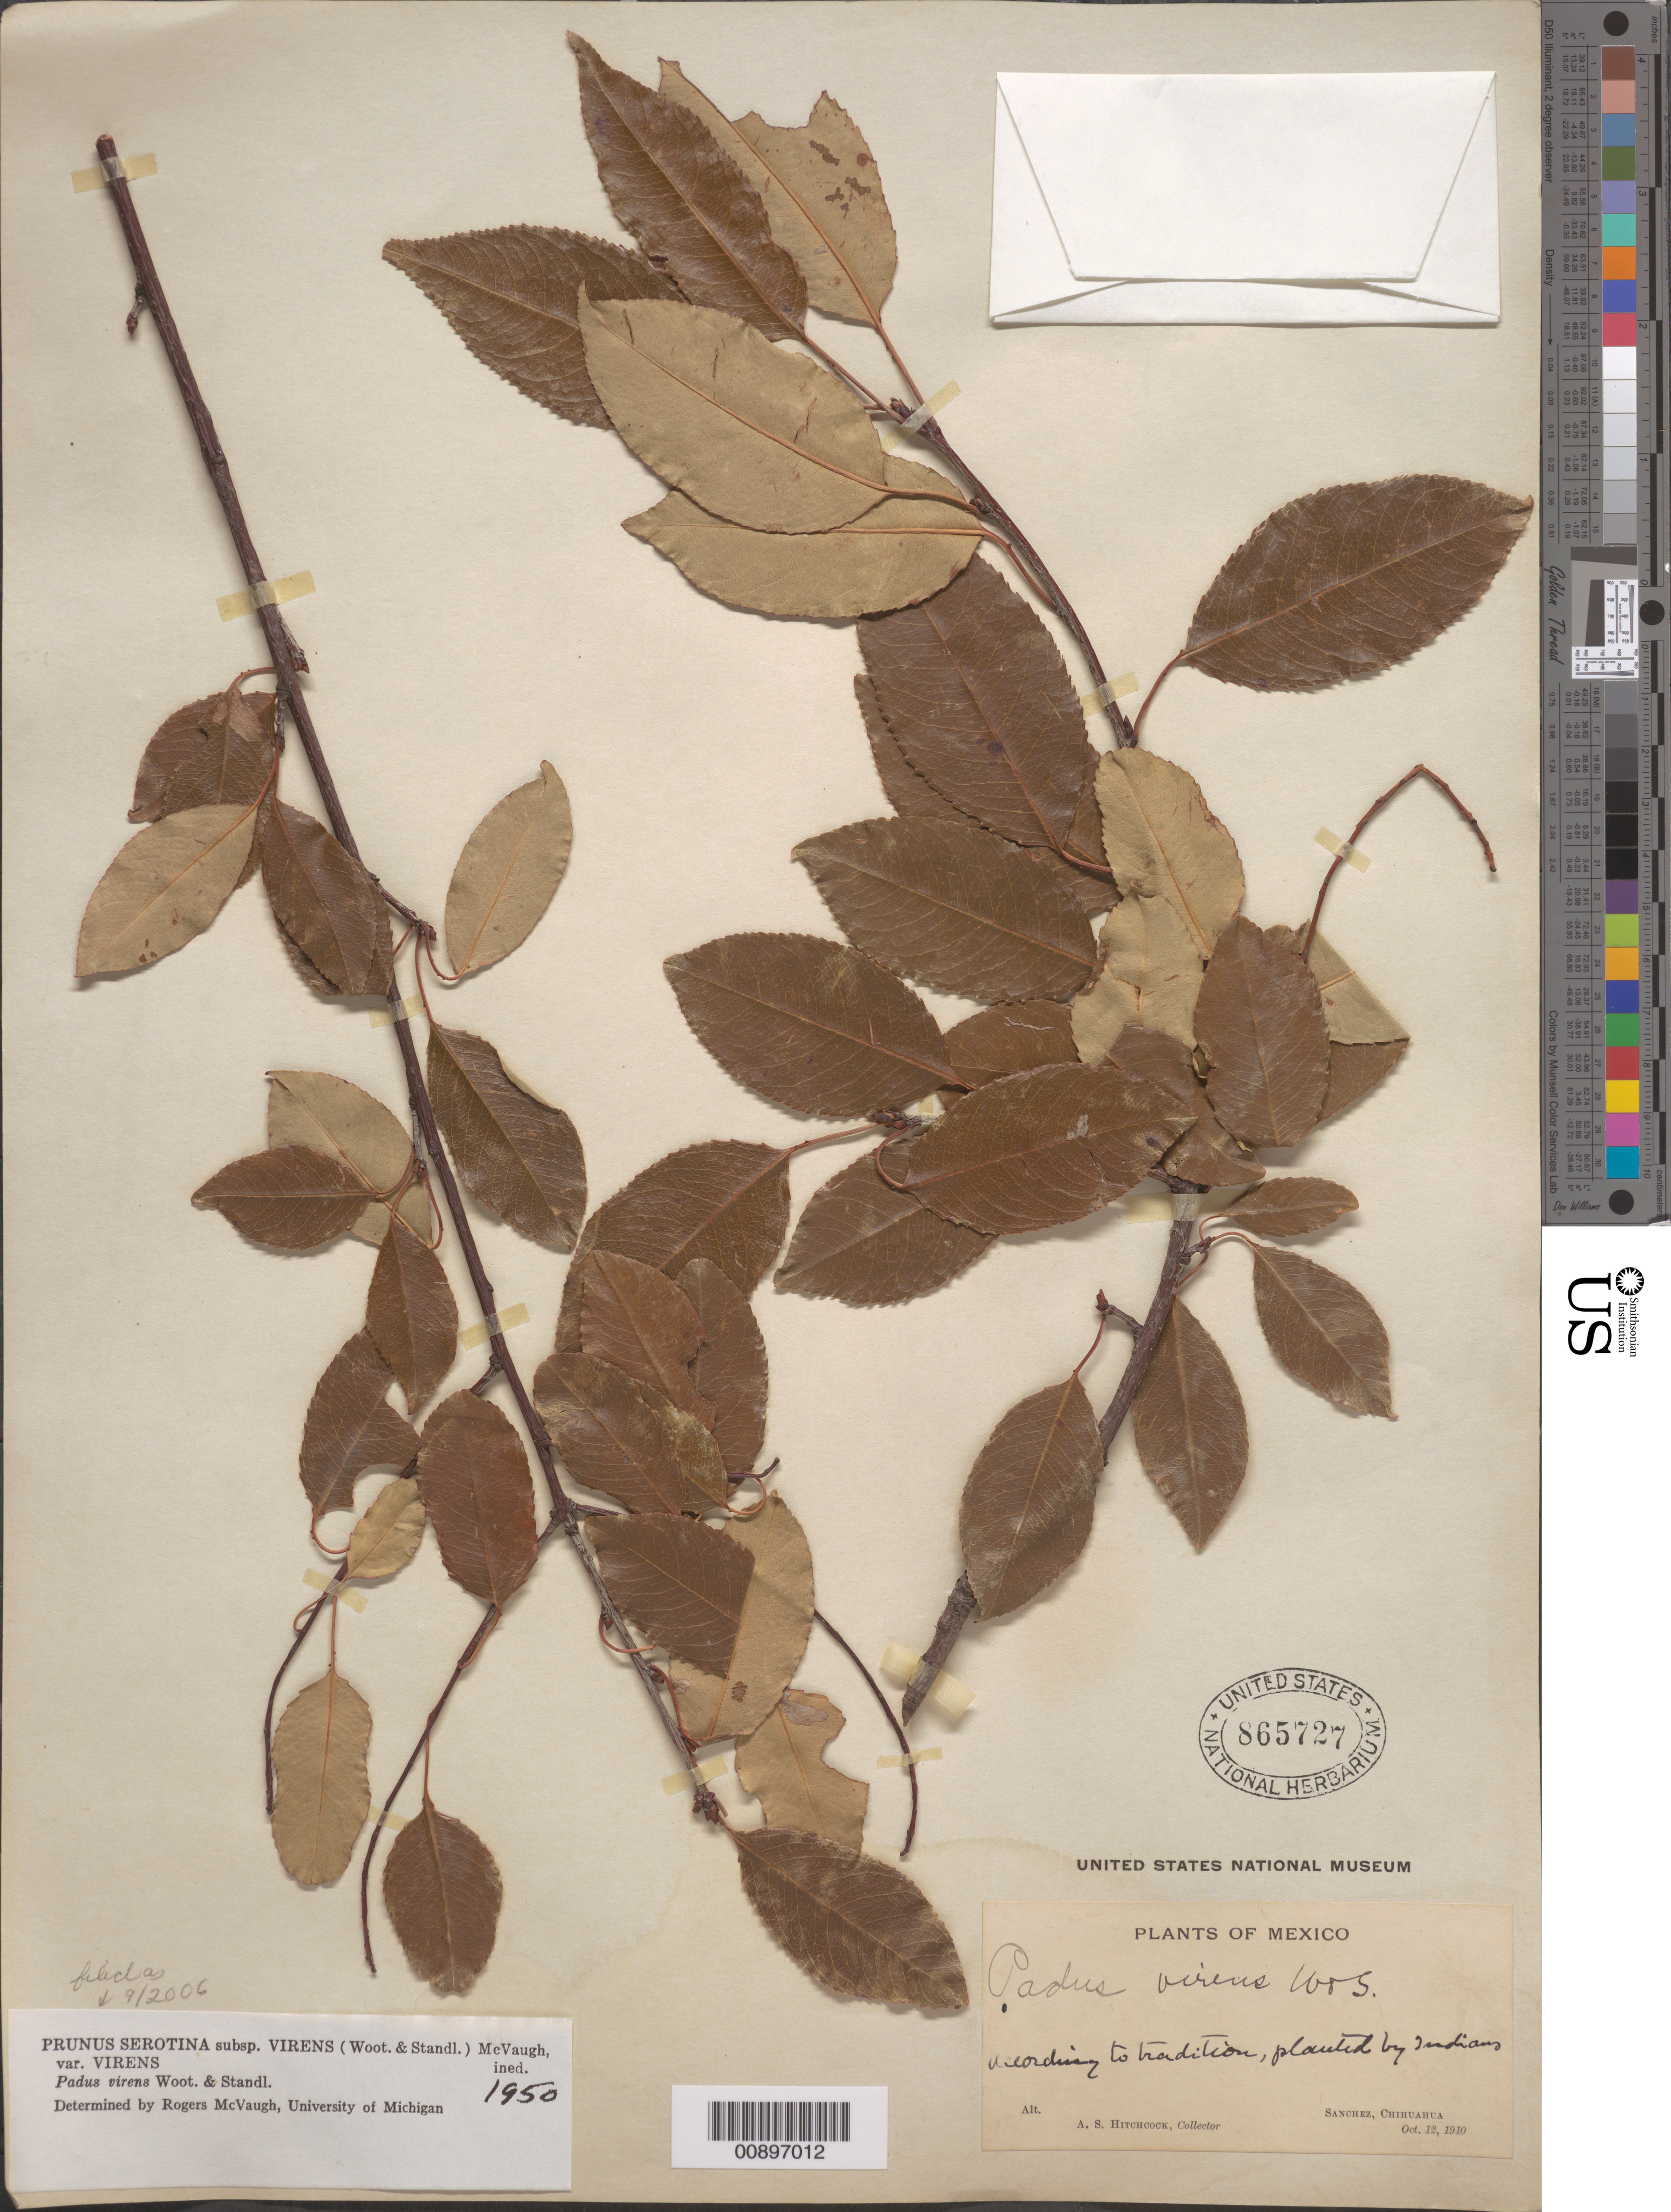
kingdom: Plantae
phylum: Tracheophyta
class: Magnoliopsida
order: Rosales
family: Rosaceae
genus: Prunus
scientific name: Prunus serotina var. rufula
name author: (Wooton & Standl.) McVaugh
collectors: A. S. Hitchcock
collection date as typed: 12 Oct 1910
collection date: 1910-10-12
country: Mexico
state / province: Chihuahua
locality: Sanchez, Chihuahua.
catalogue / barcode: US 865727